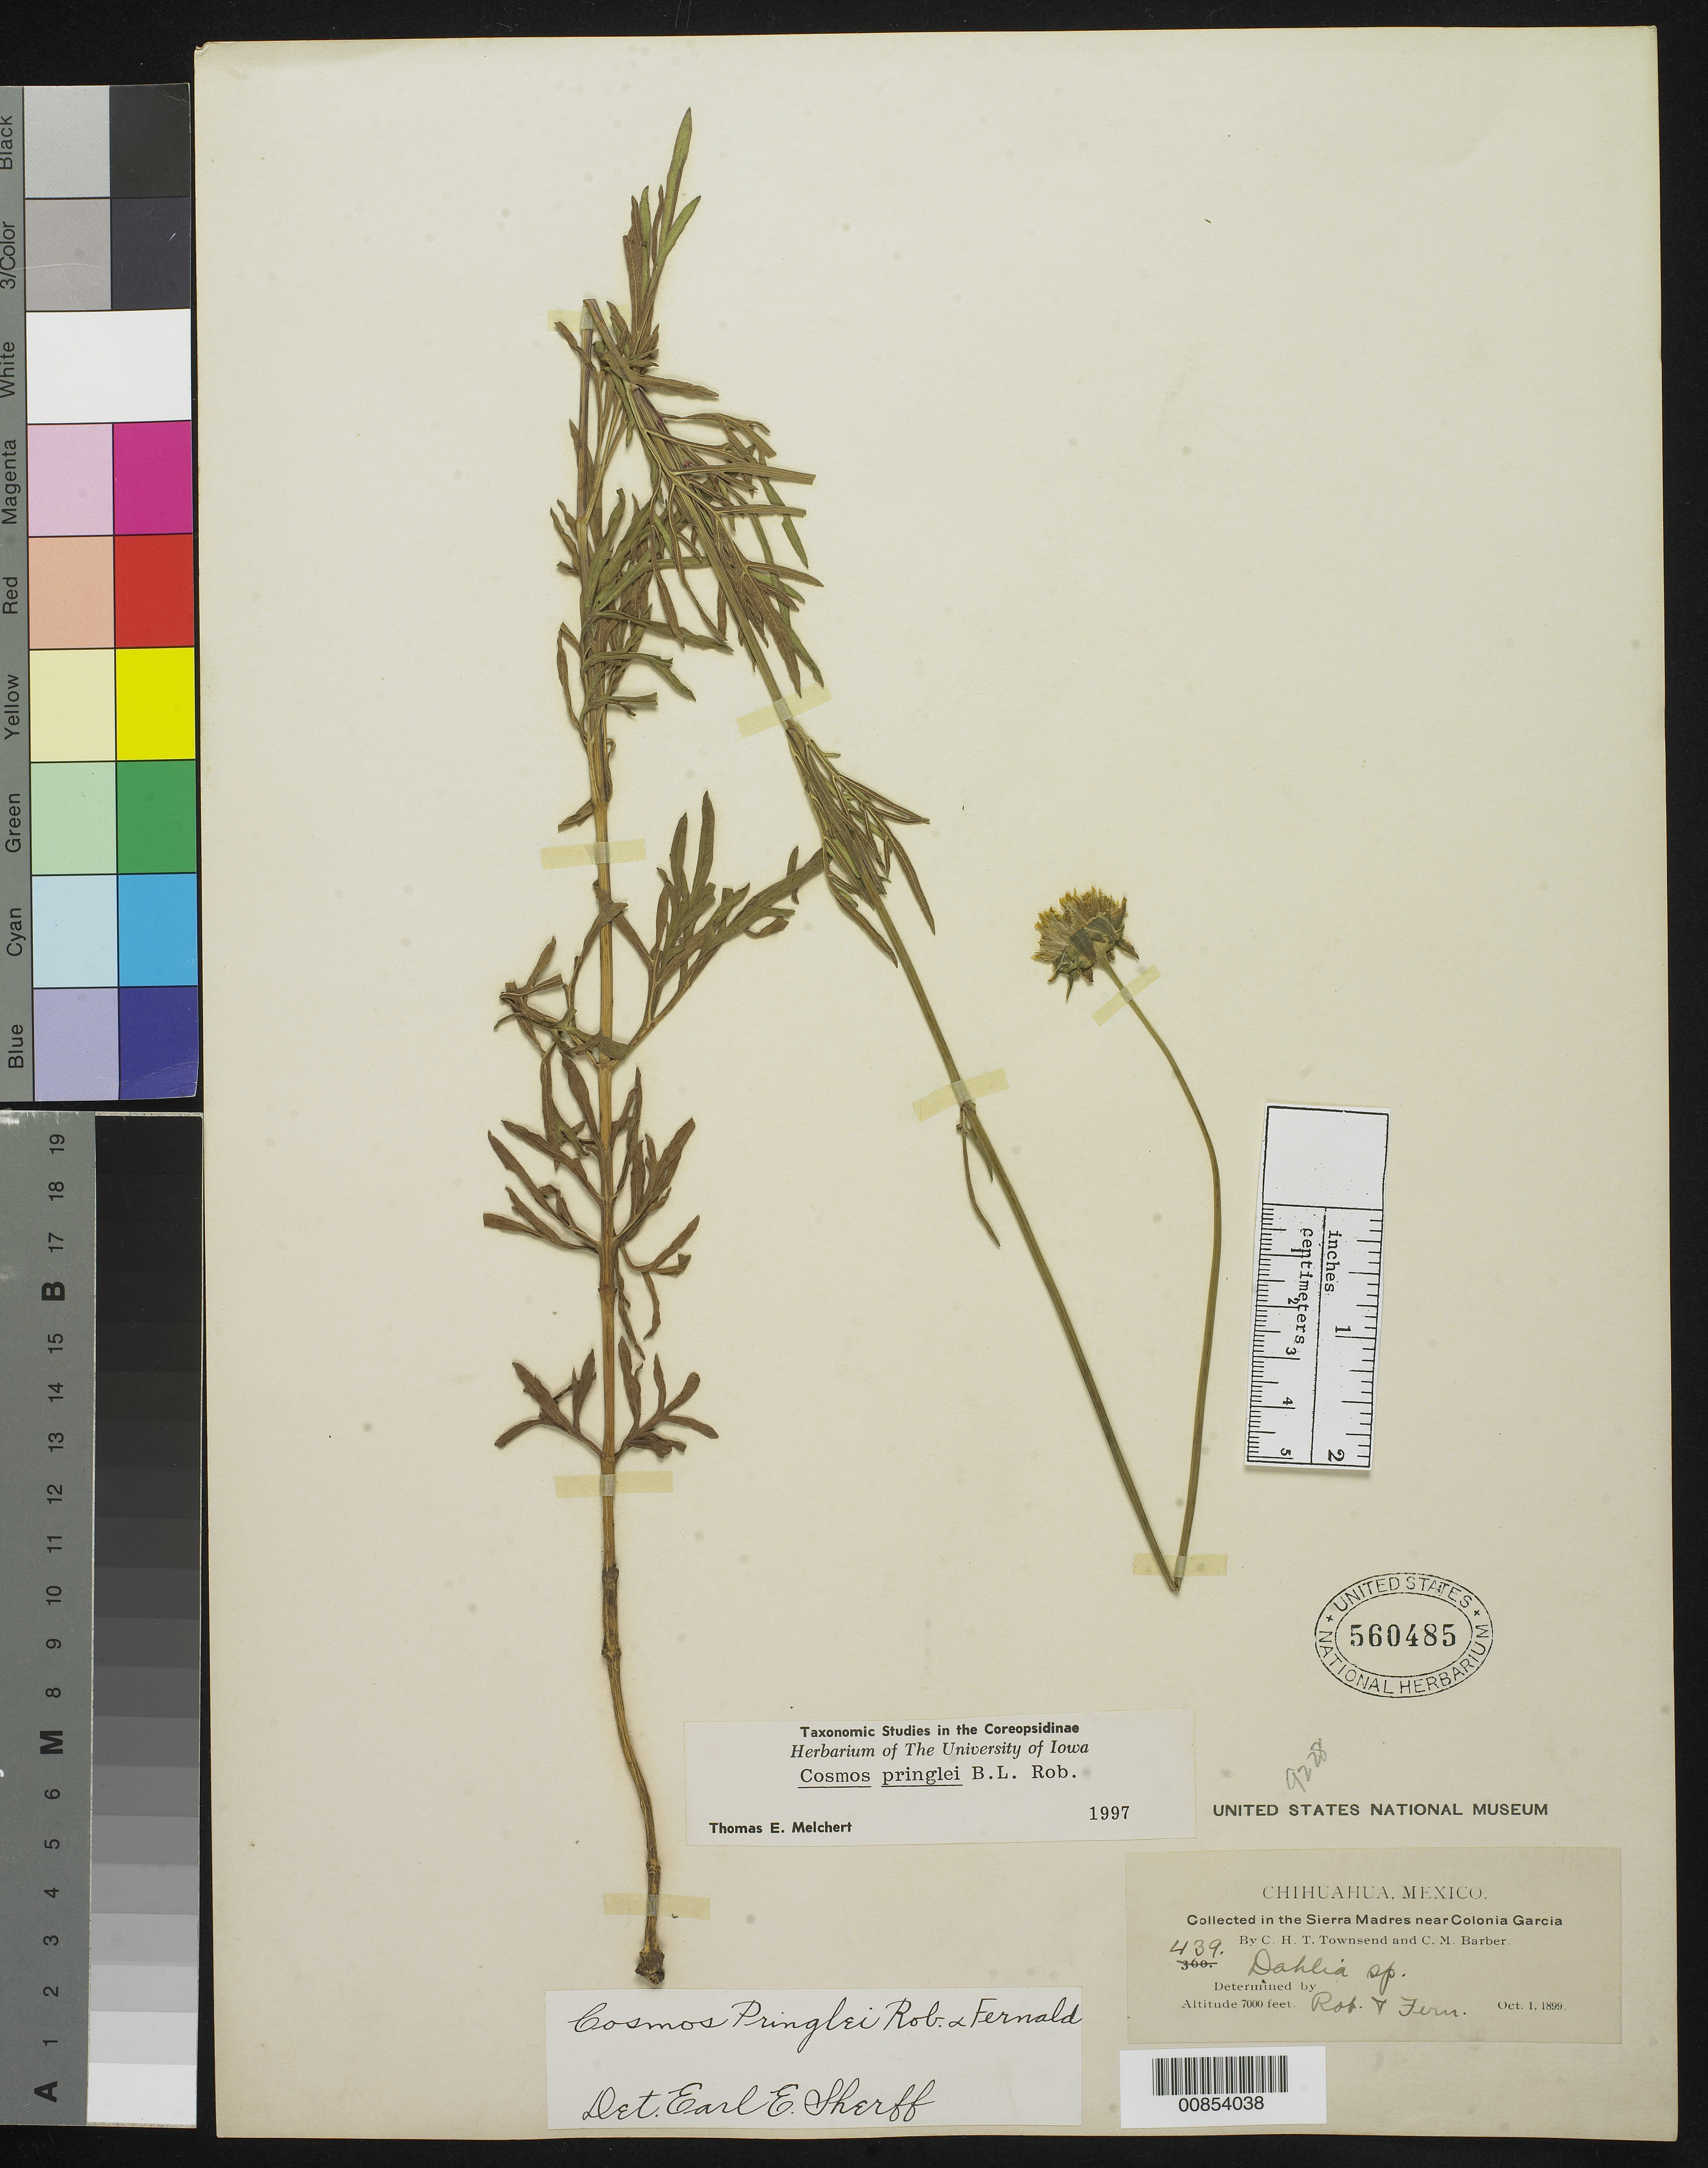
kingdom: Plantae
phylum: Tracheophyta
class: Magnoliopsida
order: Asterales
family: Asteraceae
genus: Cosmos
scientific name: Cosmos pringlei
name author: B.L. Rob. & Fernald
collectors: C. H. T. Townsend & C. Barber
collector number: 439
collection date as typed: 01 Oct 1899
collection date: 1899-10-01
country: Mexico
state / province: Chihuahua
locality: Sierra Madre near Colonia García.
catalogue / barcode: US 560485